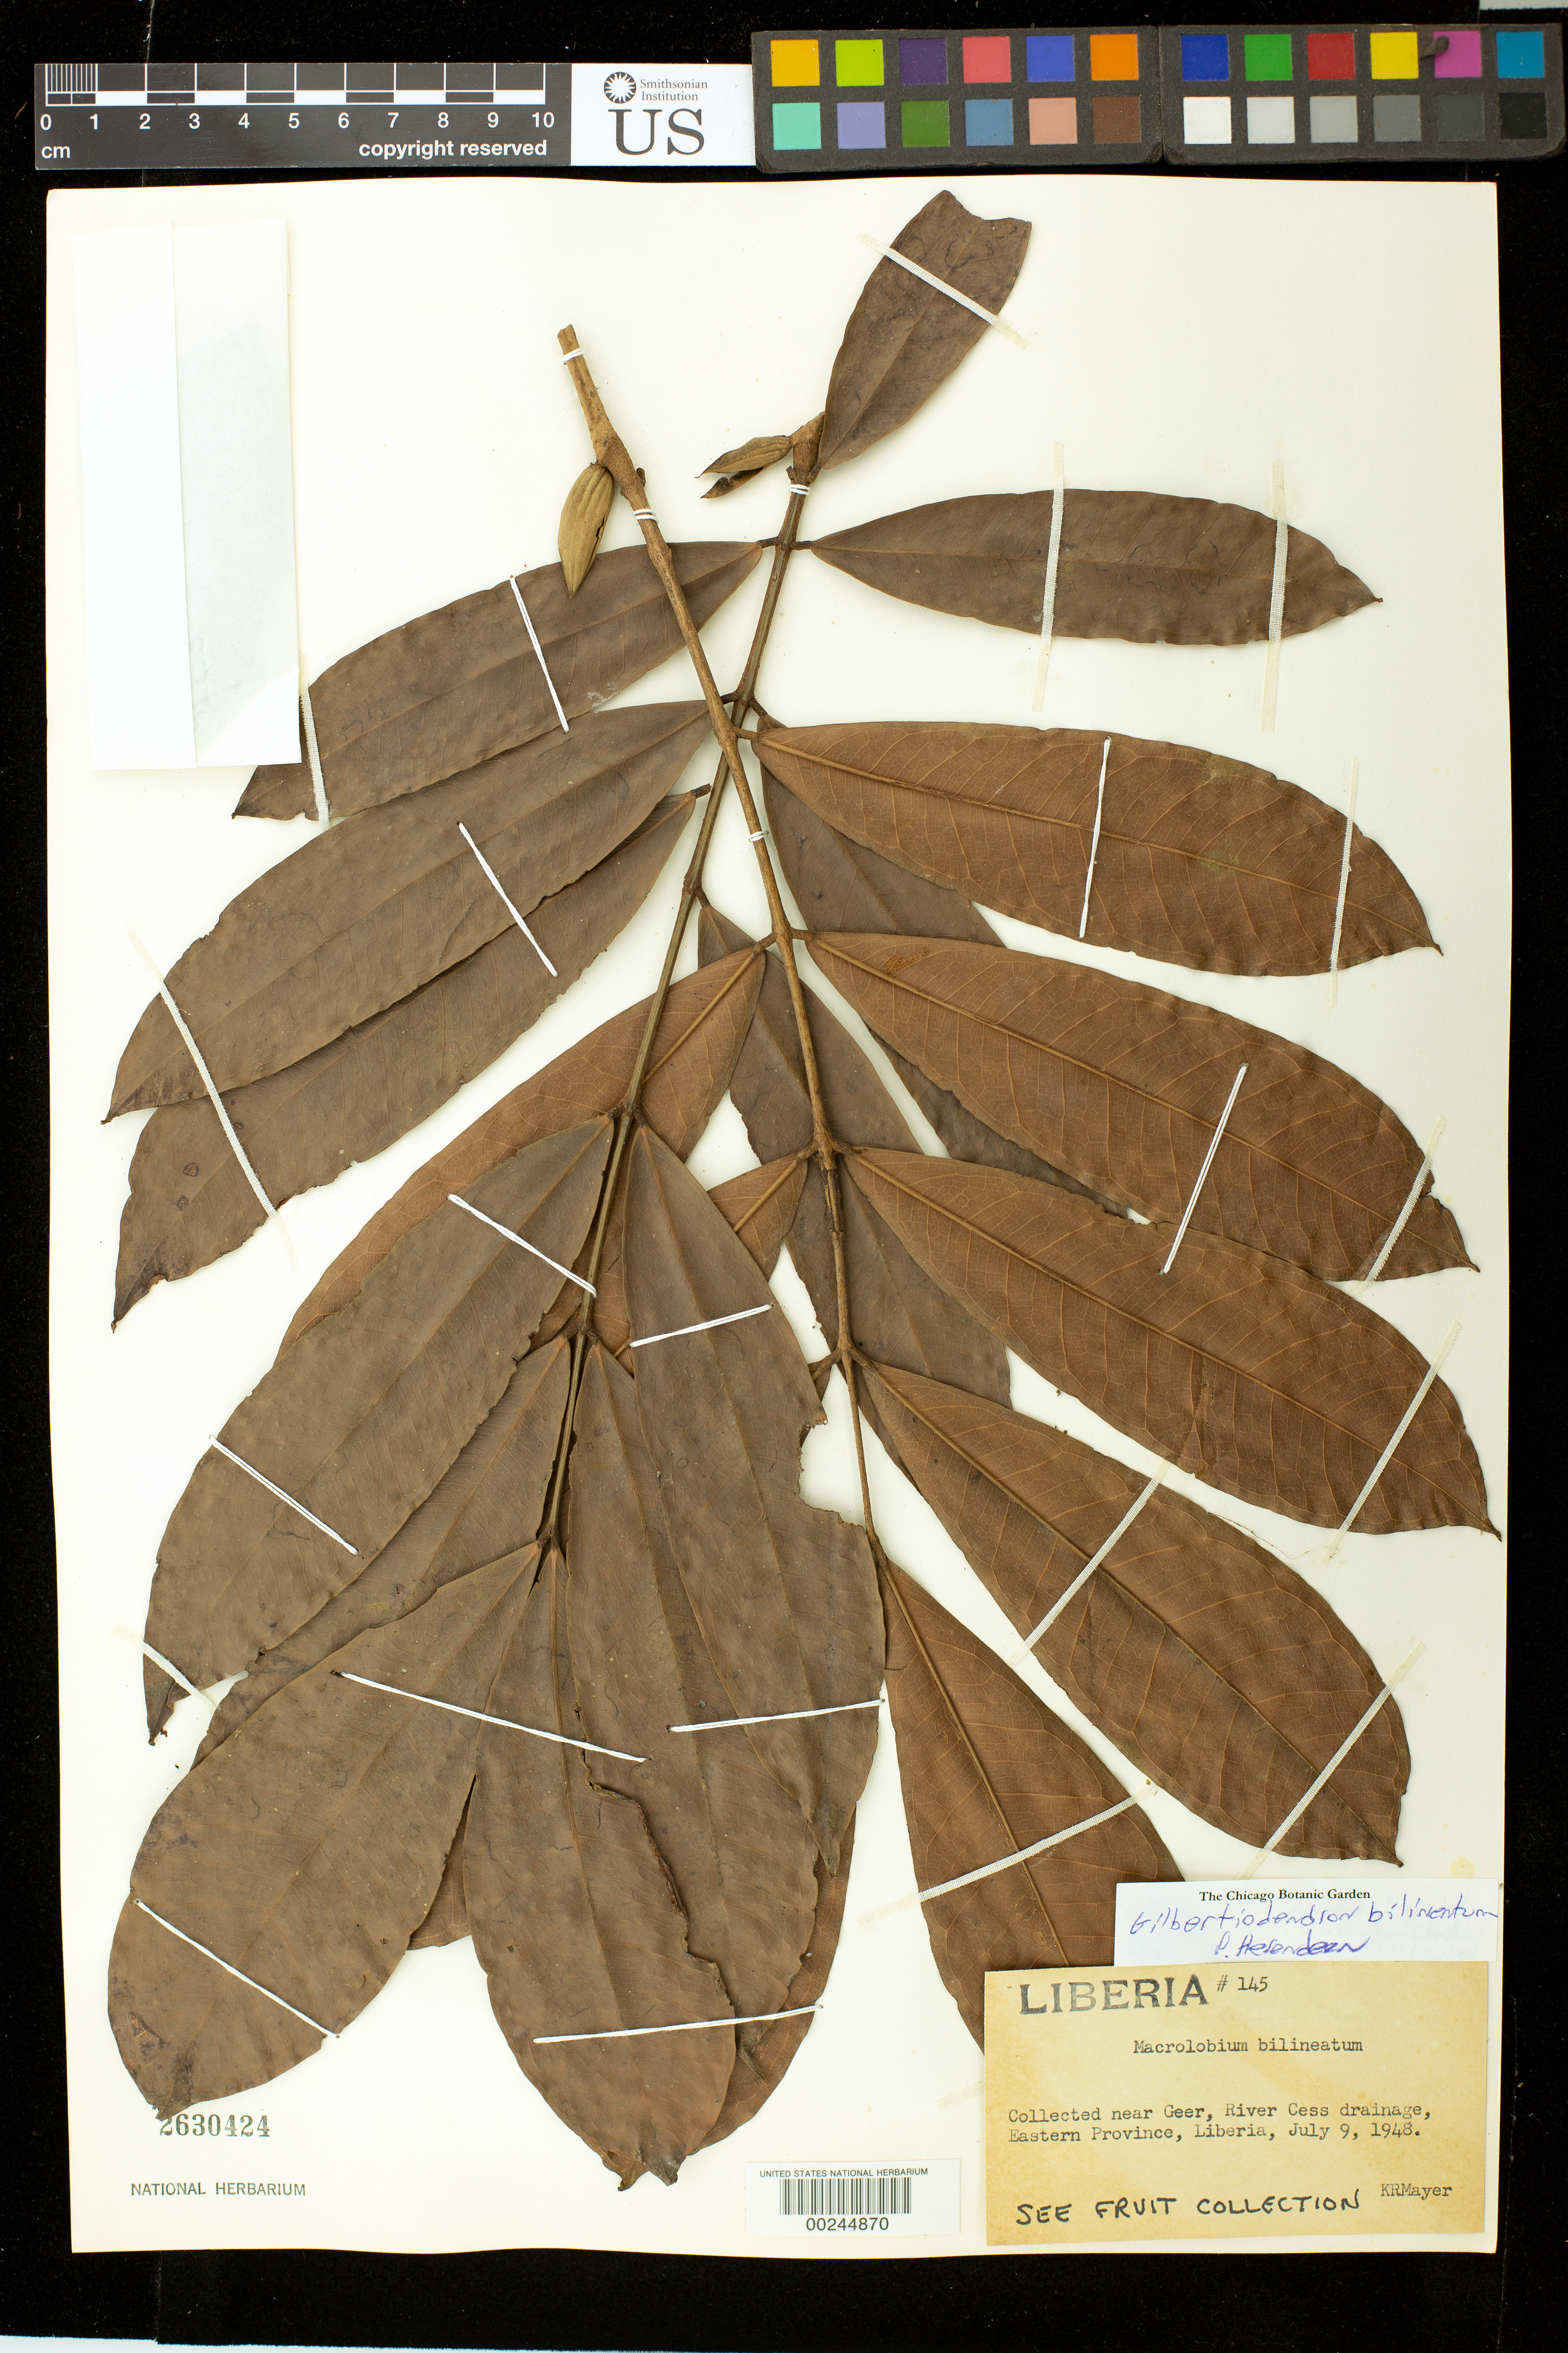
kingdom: Plantae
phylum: Tracheophyta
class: Magnoliopsida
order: Fabales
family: Fabaceae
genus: Macrolobium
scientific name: Macrolobium bilineatum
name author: Hutch. & Dalziel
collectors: K. R. Mayer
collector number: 145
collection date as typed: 09 Jul 1948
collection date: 1948-07-09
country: Liberia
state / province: River Cess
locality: Near Geer, River Cess drainage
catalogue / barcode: US 2630424